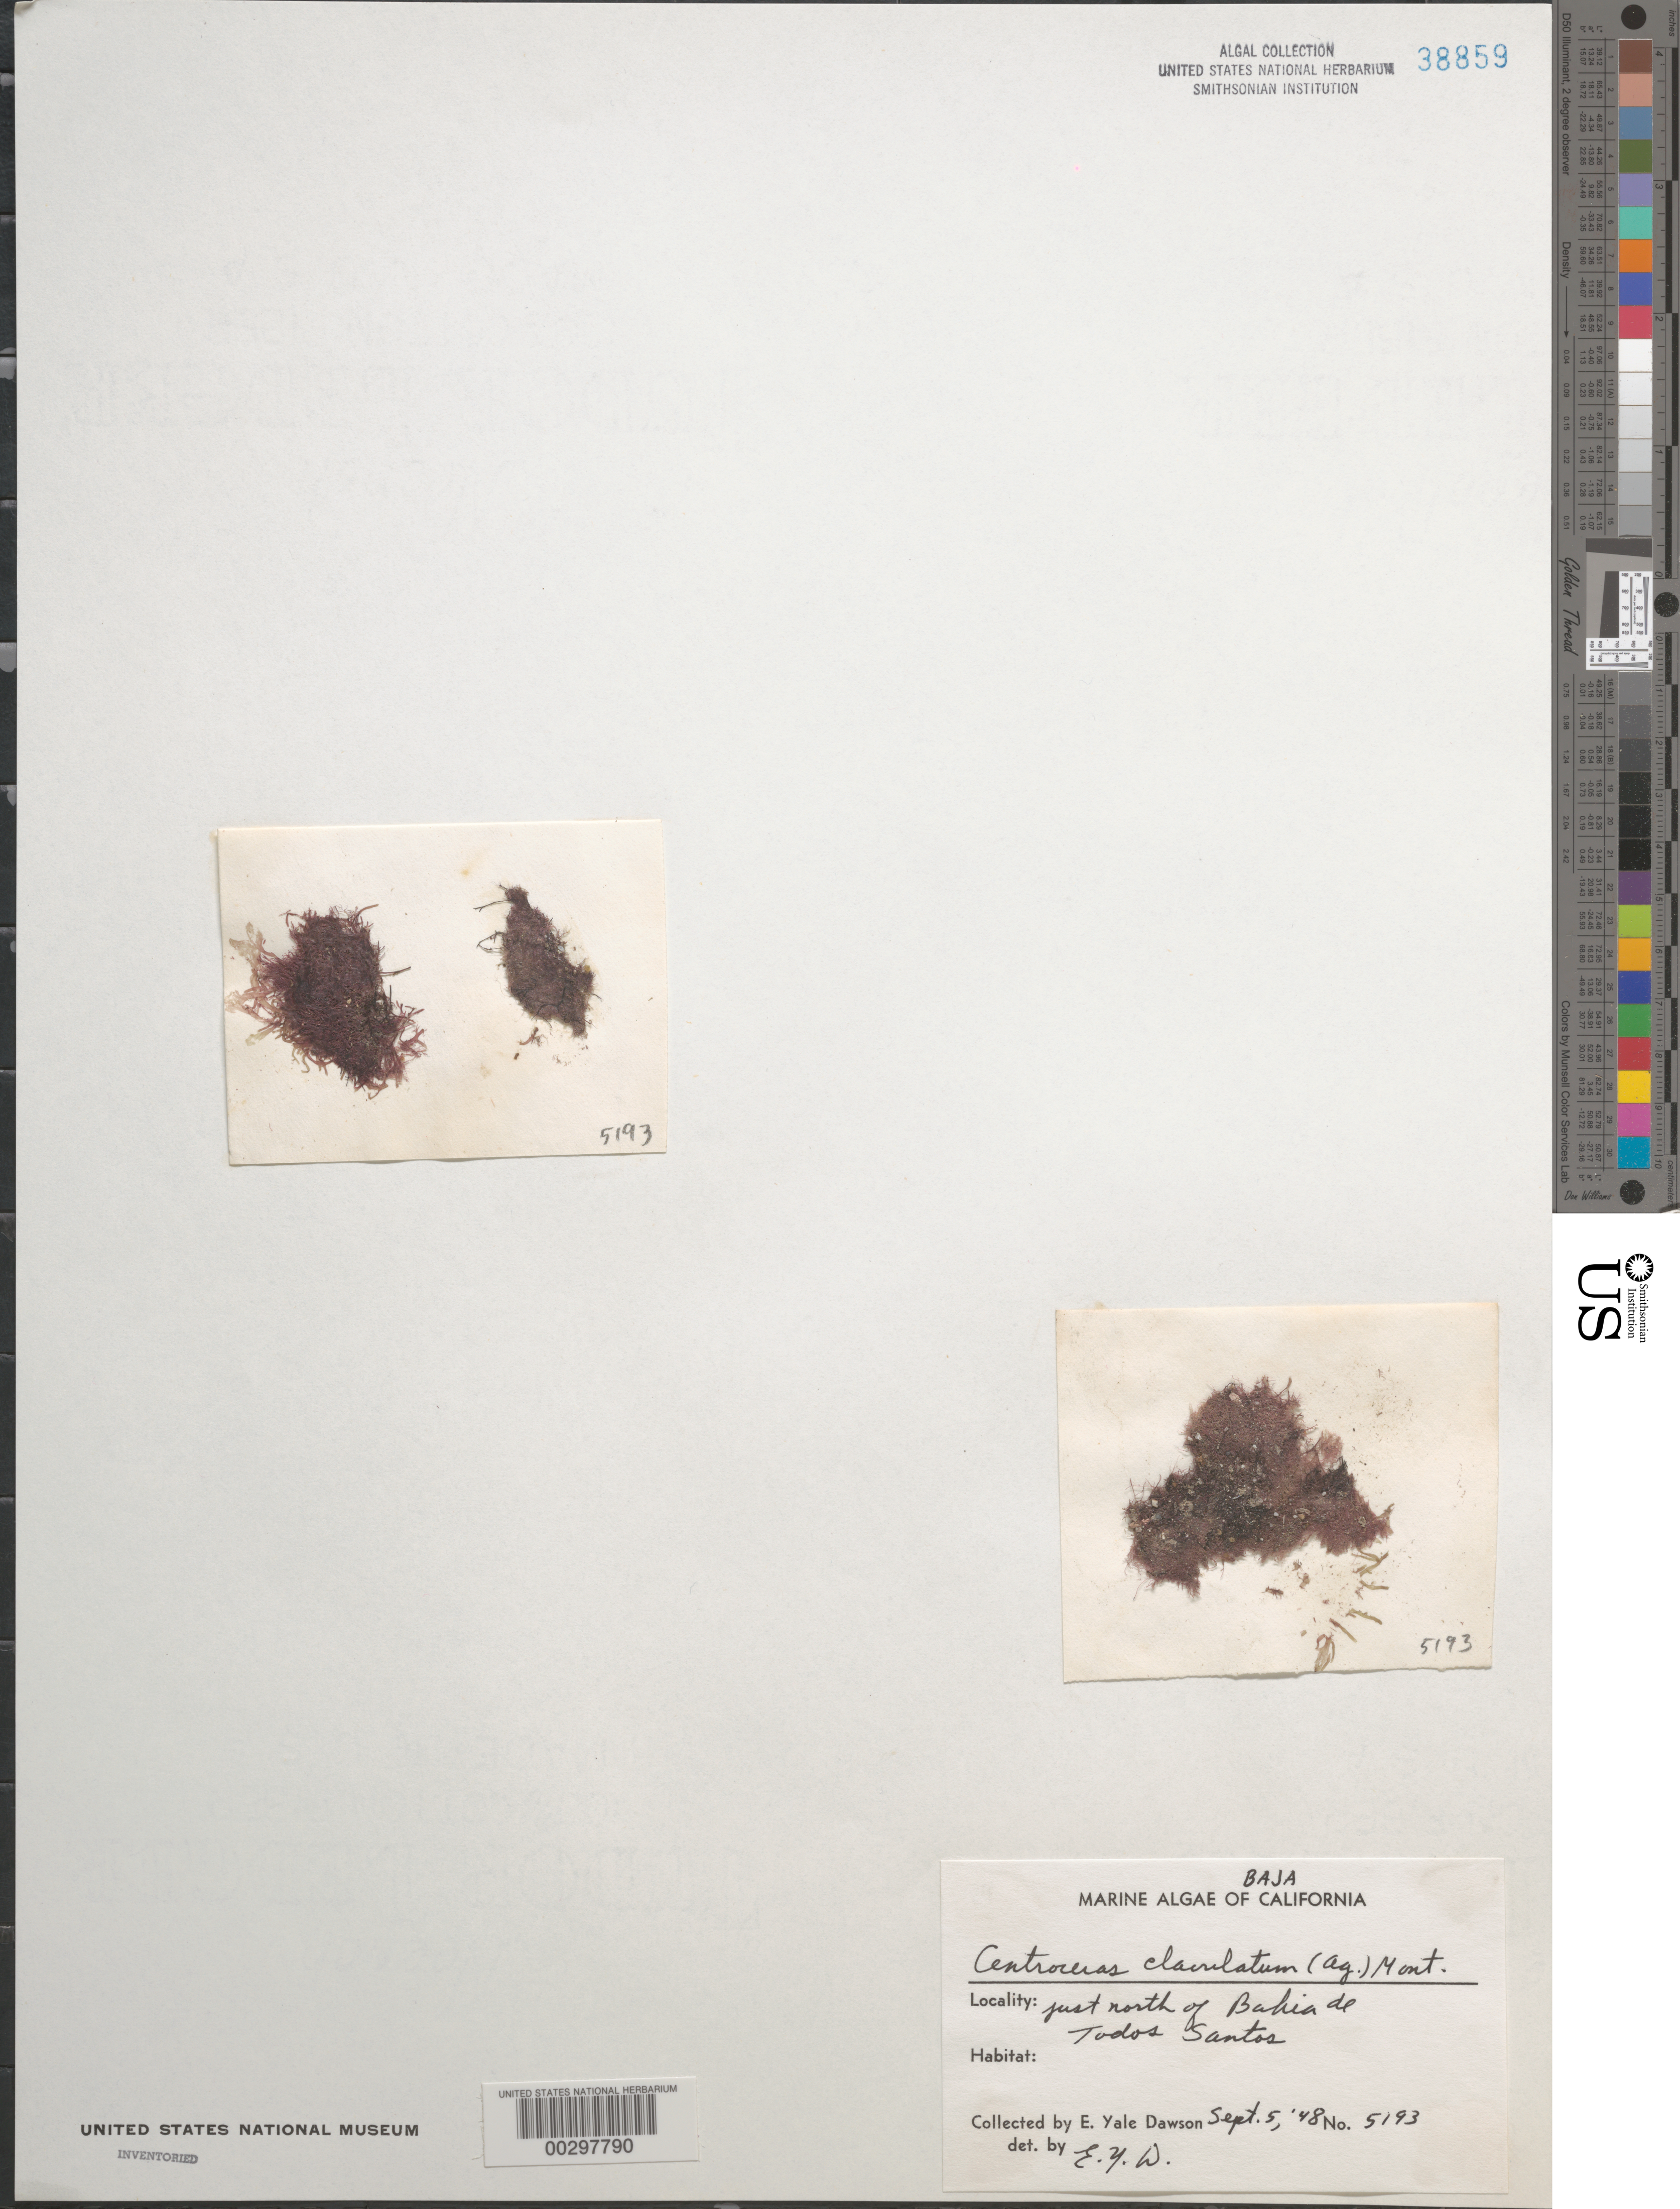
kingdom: Plantae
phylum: Rhodophyta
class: Florideophyceae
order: Ceramiales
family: Ceramiaceae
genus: Centroceras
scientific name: Centroceras clavulatum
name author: (C. Agardh) Mont.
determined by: Dawson, E. Y.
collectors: E. Y. Dawson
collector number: EYD 5193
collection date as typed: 05 Sep 1948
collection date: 1948-09-05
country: Mexico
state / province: Baja California Sur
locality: North of Bahia de Todos Santos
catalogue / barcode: US 38859